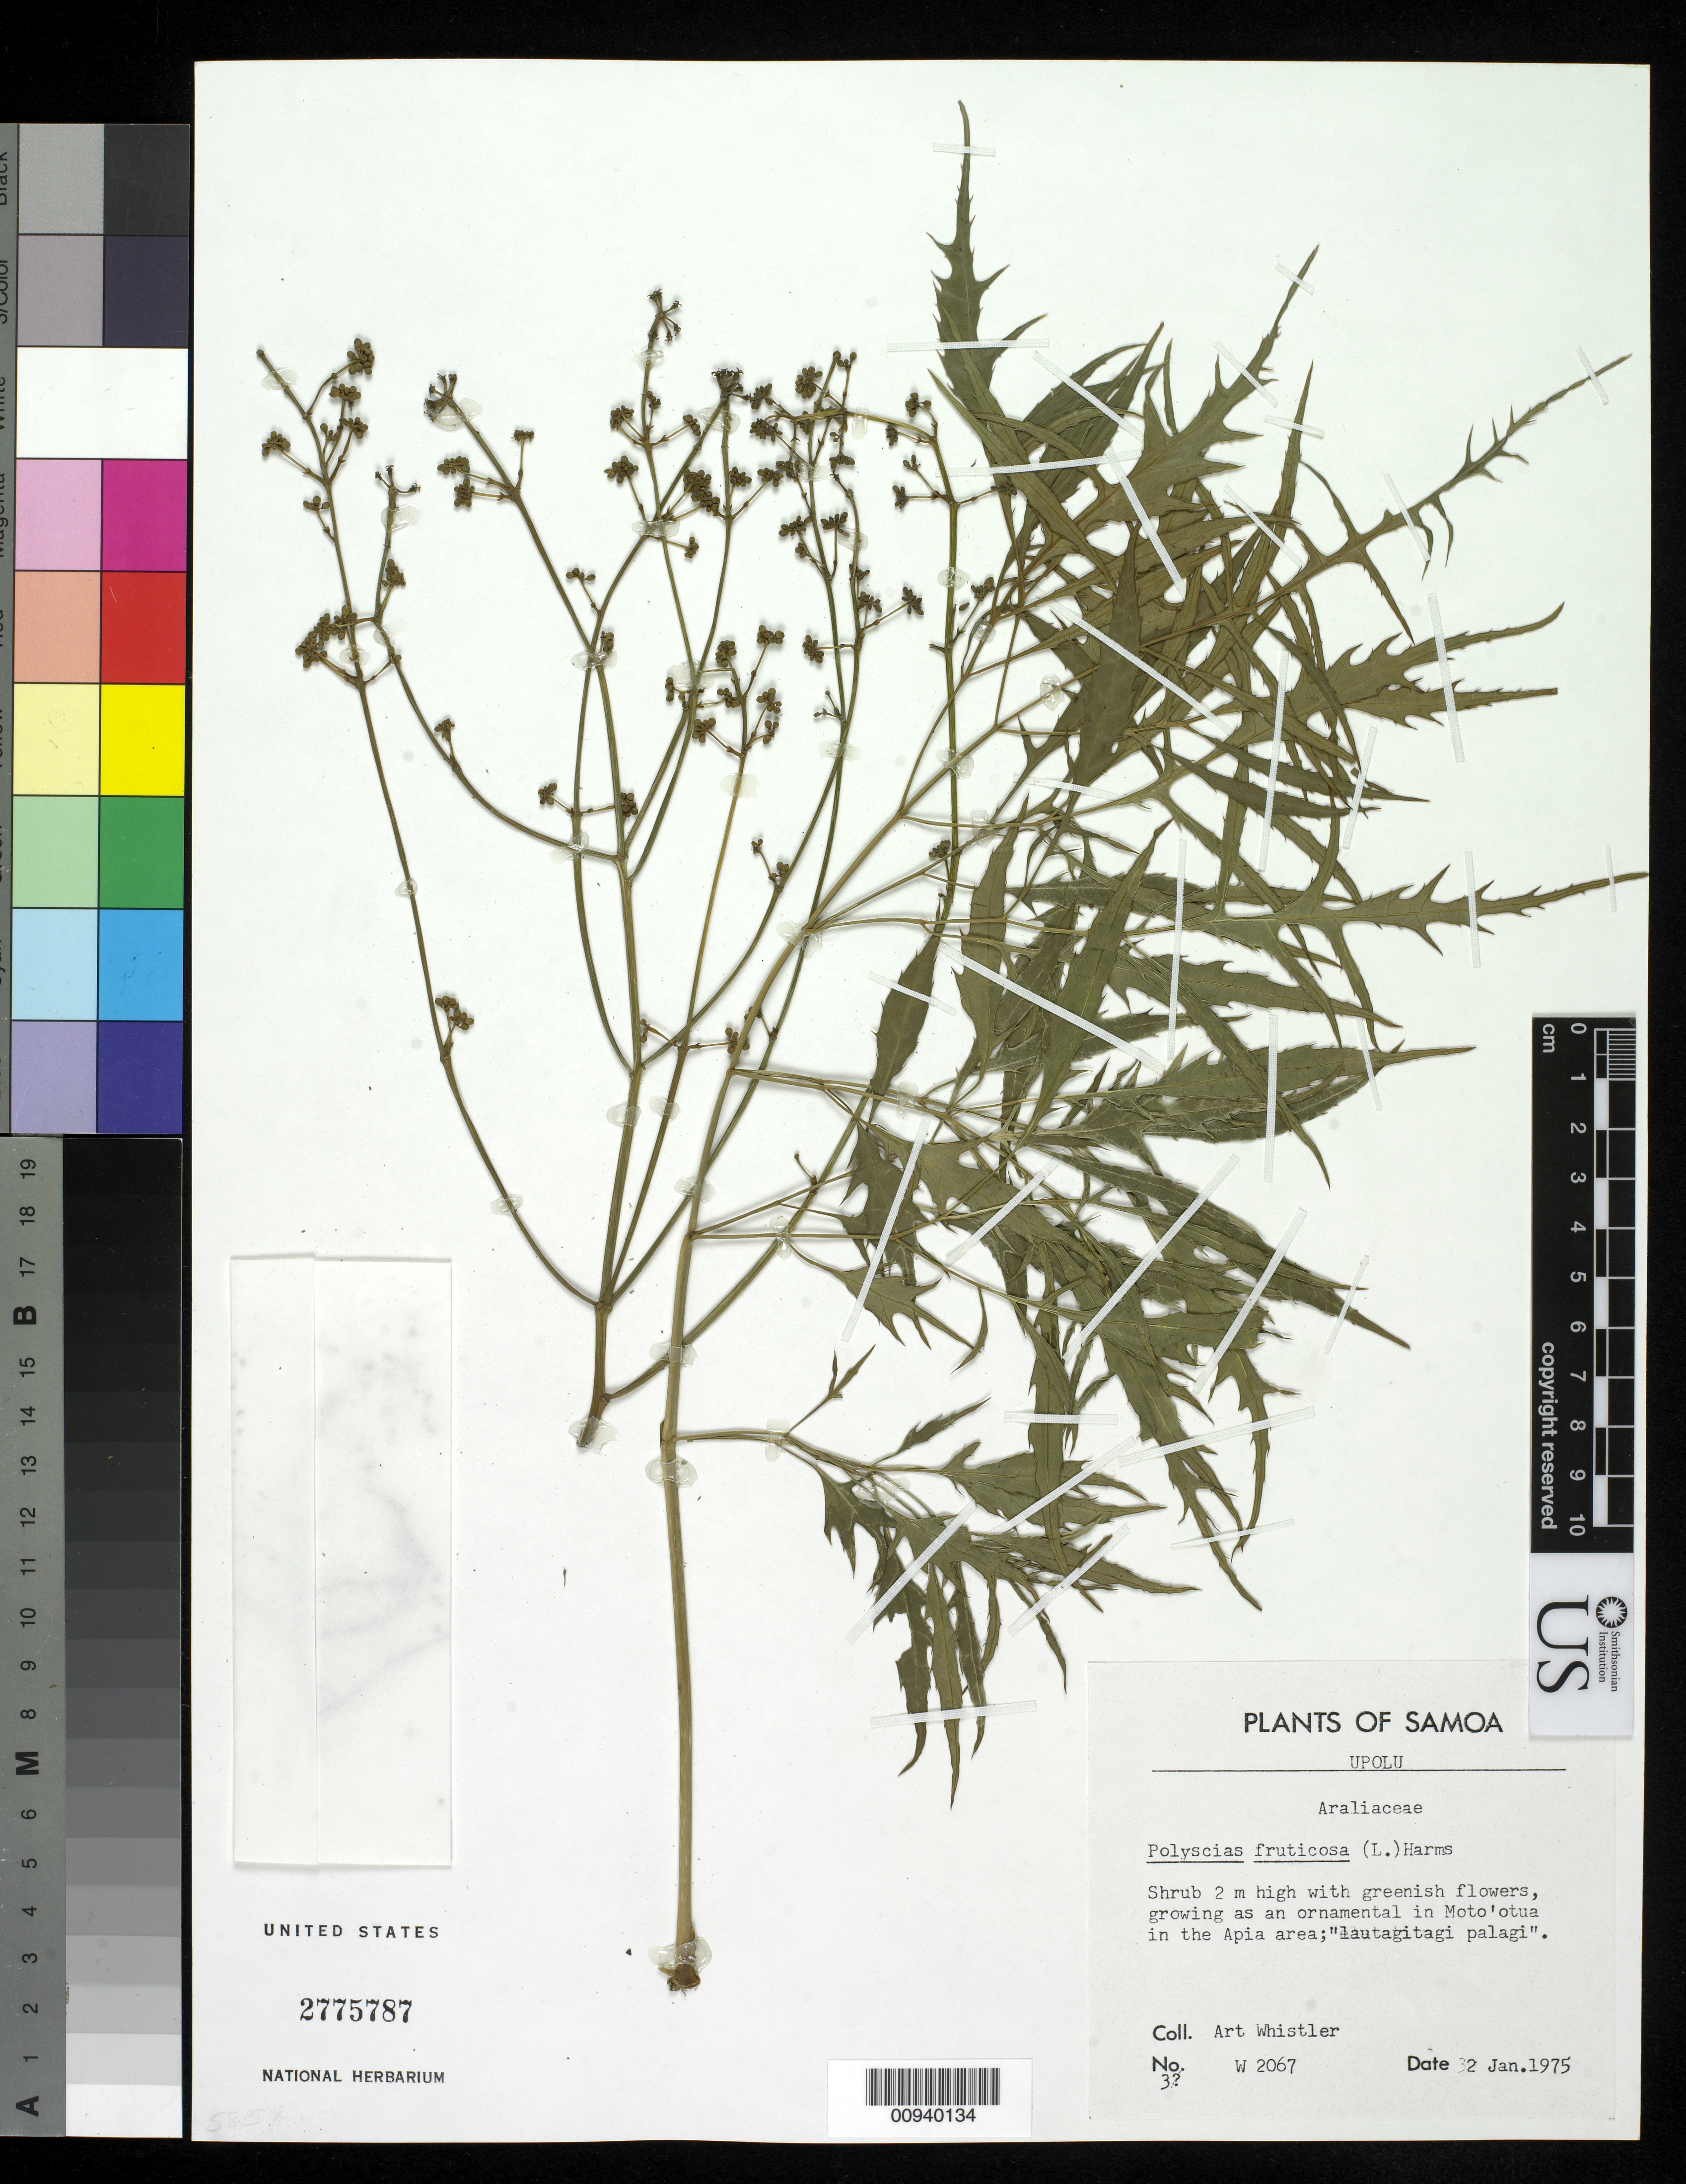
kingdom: Plantae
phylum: Tracheophyta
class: Magnoliopsida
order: Apiales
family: Araliaceae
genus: Polyscias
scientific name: Polyscias fruticosa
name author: (L.) Harms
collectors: A. Whistler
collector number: W 2067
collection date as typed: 02 Jan 1975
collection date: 1975-01-02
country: Samoa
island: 'Upolu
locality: Moto'otua in the Apia area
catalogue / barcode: US 2775787